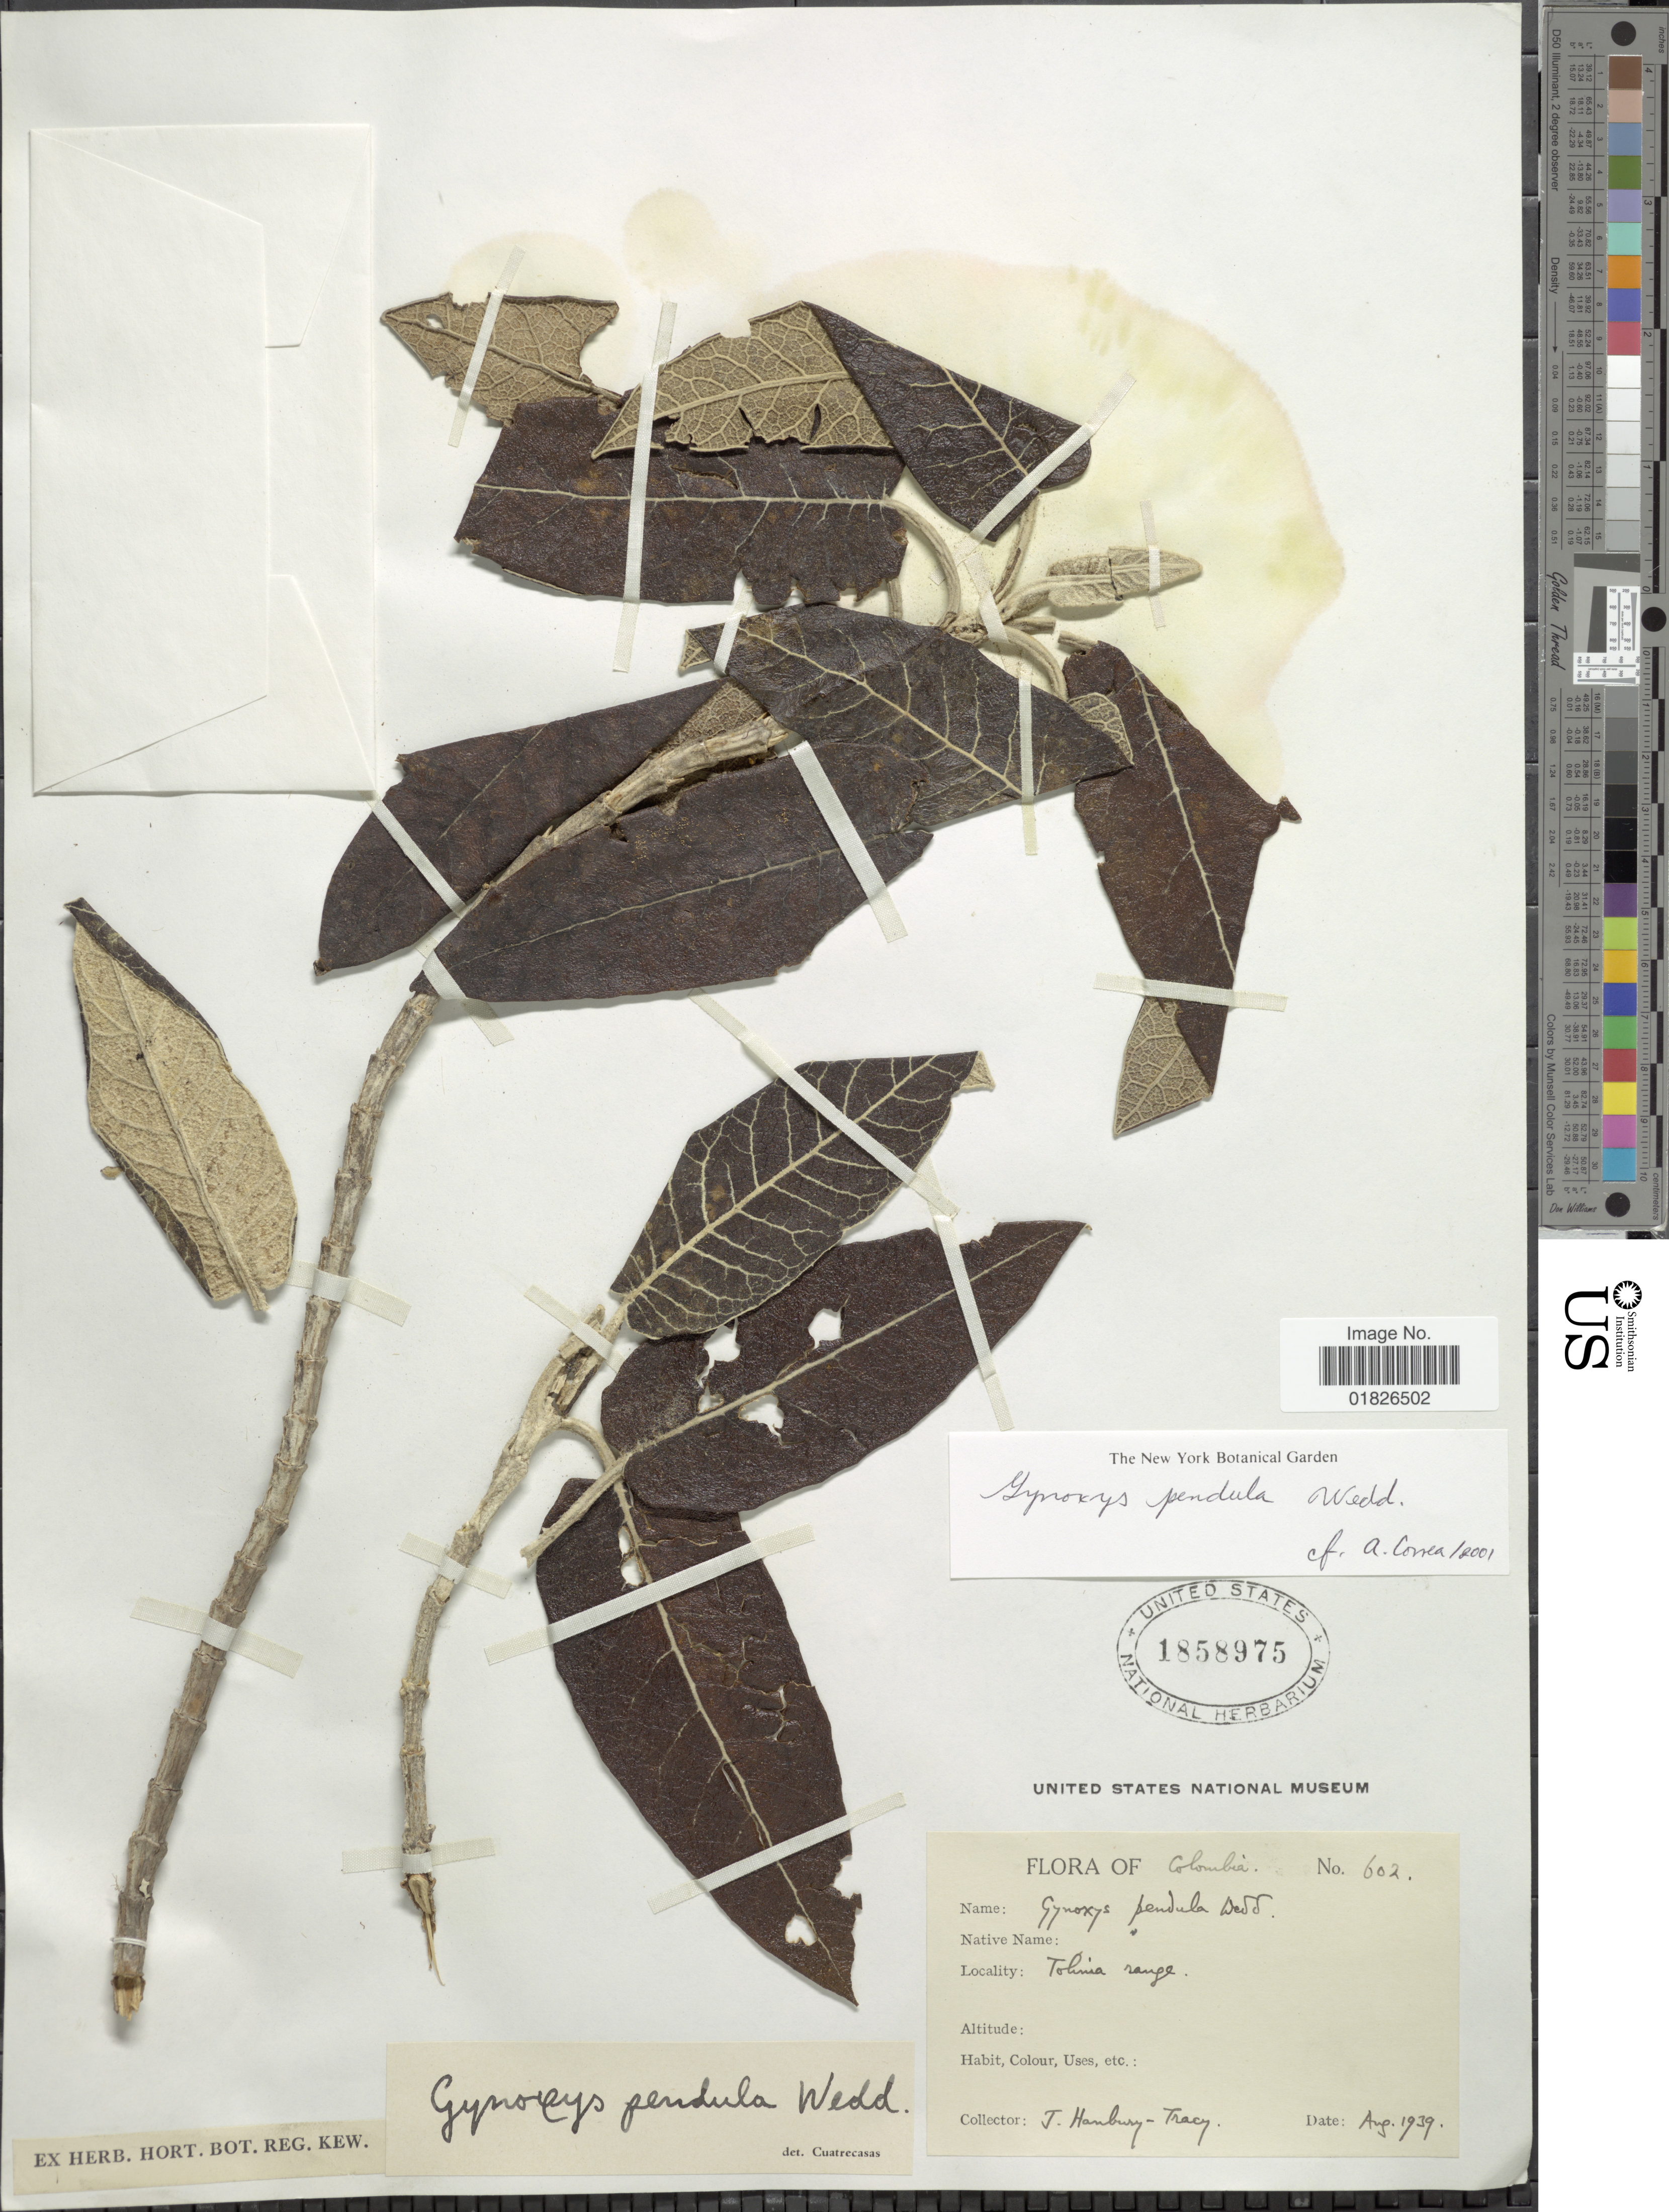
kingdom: Plantae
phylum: Tracheophyta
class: Magnoliopsida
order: Asterales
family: Asteraceae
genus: Gynoxys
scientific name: Gynoxys pendula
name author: Sch. Bip. ex Wedd.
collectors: J. Hanbury-Tracy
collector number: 602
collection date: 1939-08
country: Colombia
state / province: Tolima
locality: Tolima range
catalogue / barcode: US 1858975